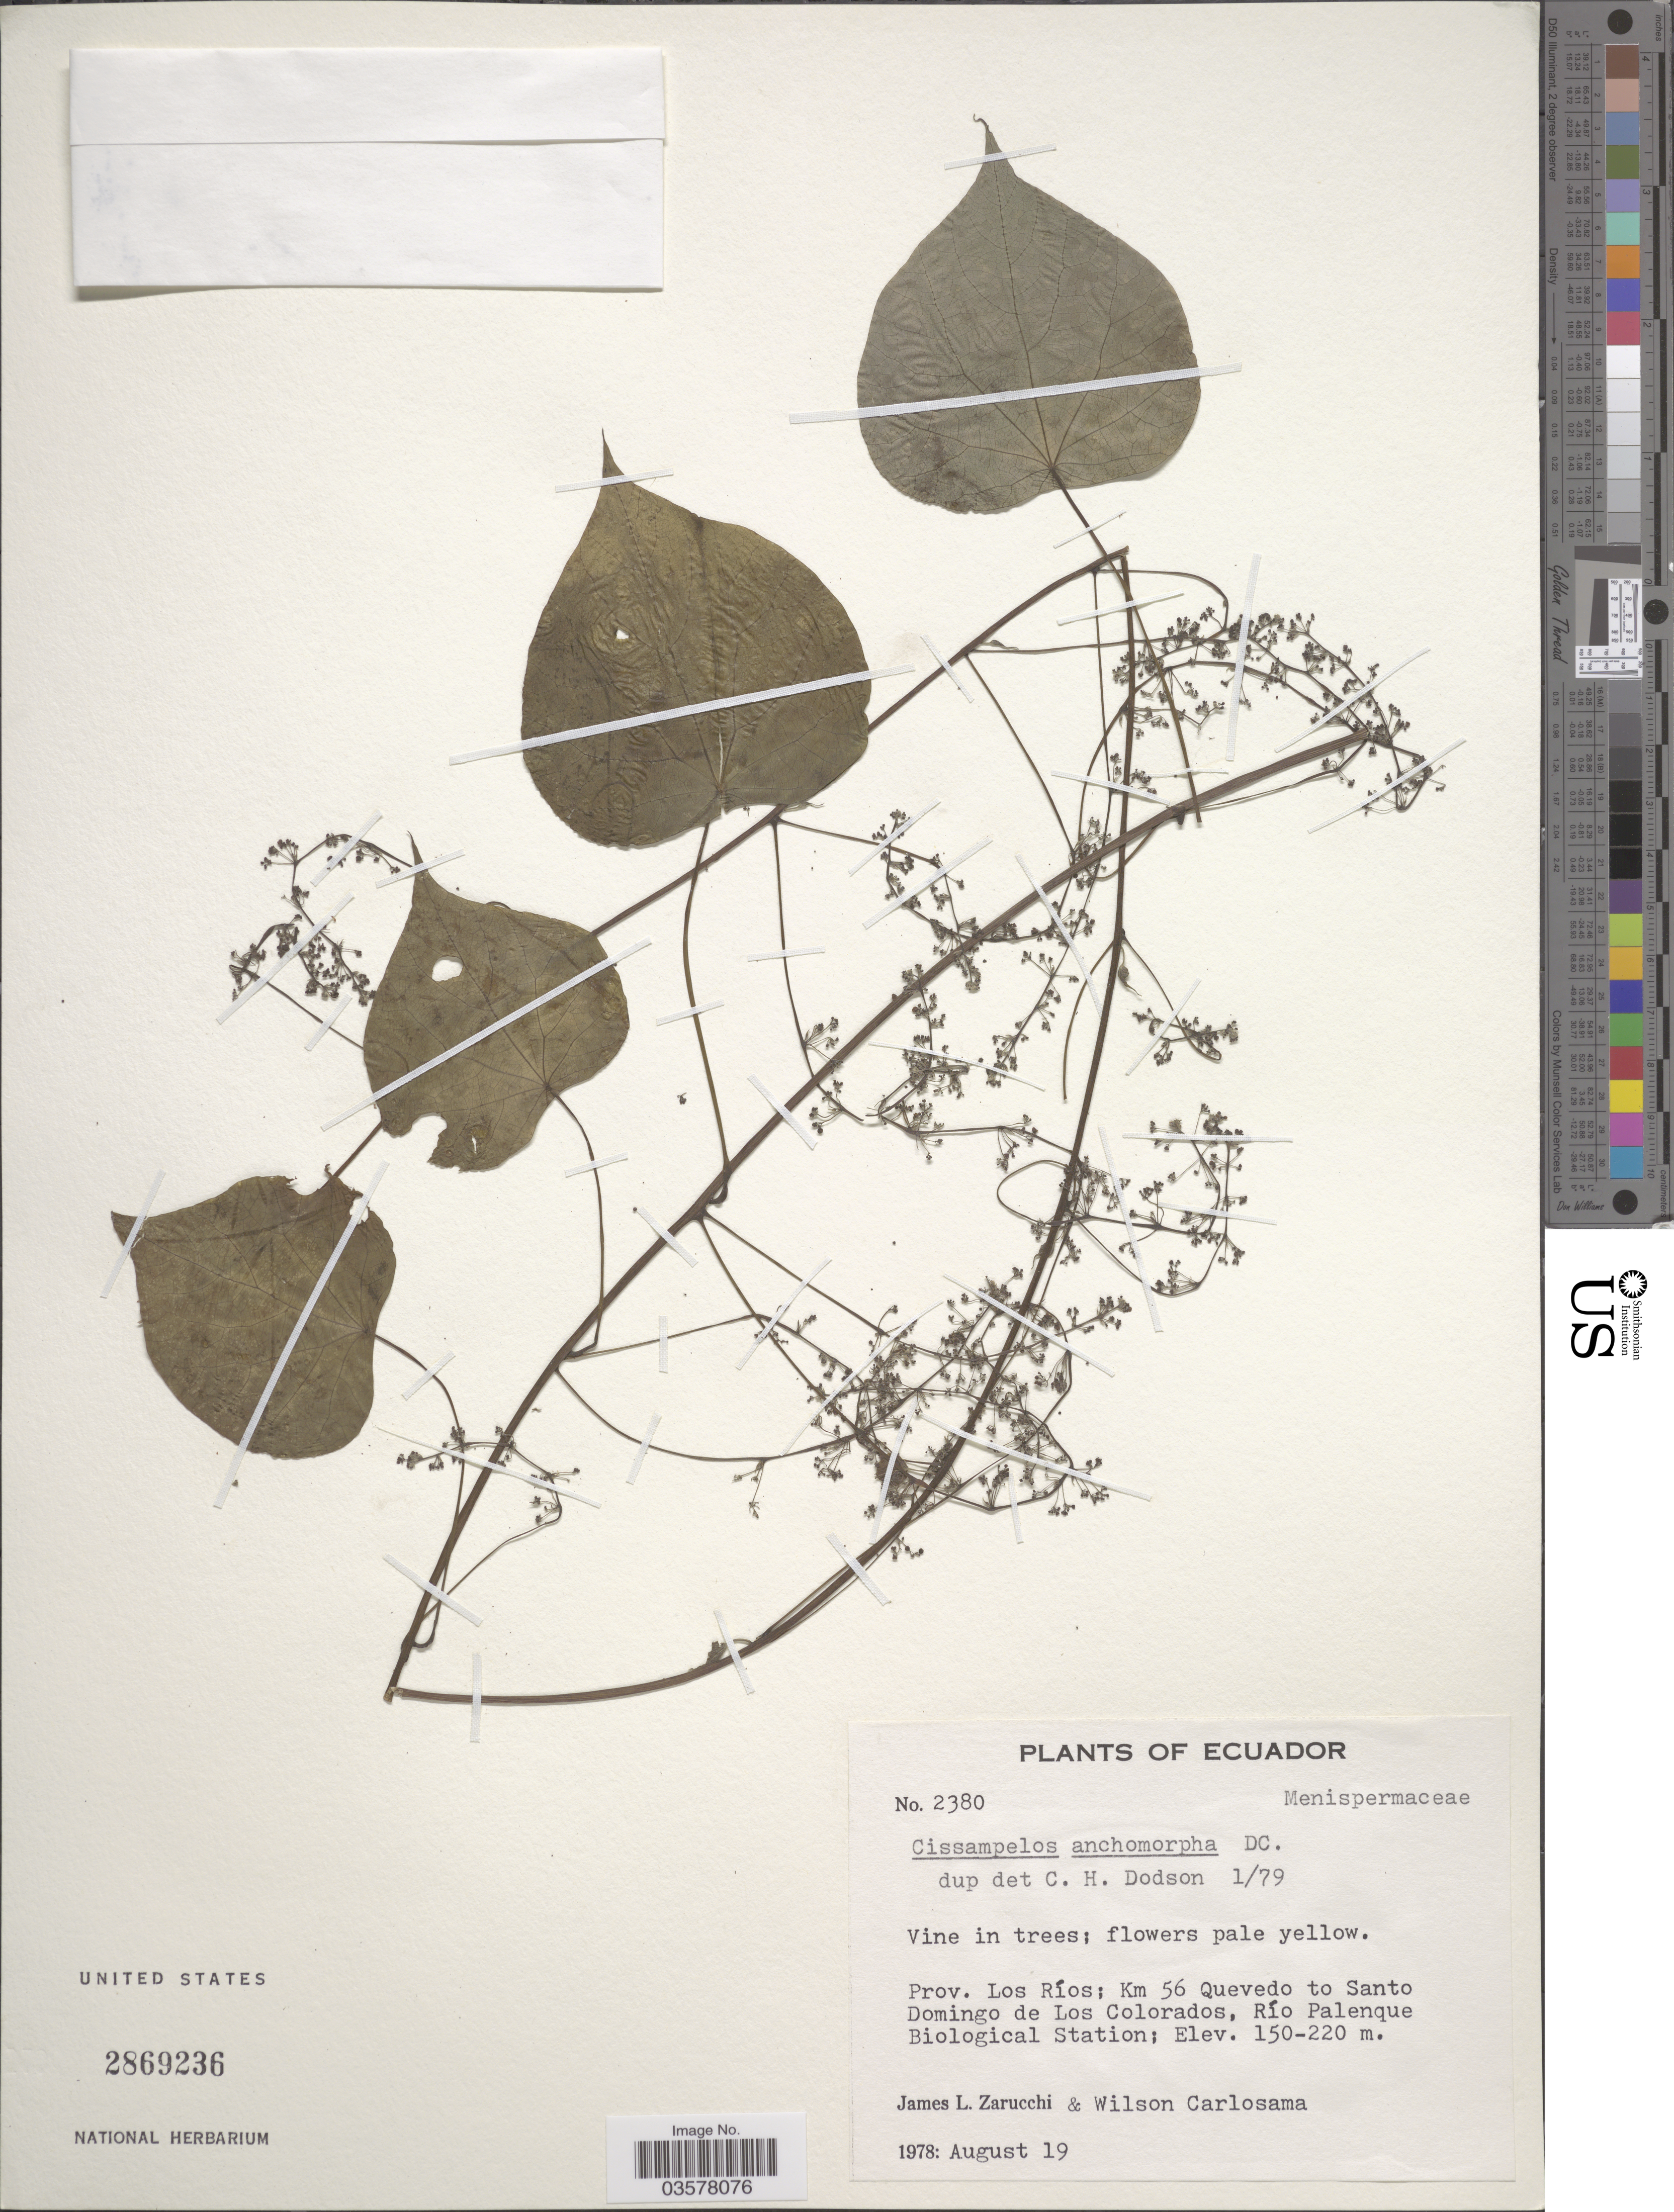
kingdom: Plantae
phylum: Tracheophyta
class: Magnoliopsida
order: Ranunculales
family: Menispermaceae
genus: Cissampelos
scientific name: Cissampelos andromorpha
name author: DC.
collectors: J. L. Zarucchi & W. Carlosama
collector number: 2380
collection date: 1978-08-19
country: Ecuador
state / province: Los Ríos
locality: Km 56 Quevedo to Santo Domingo de Los Colorados, Río Palenque Biological Station.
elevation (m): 150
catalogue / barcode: US 2869236